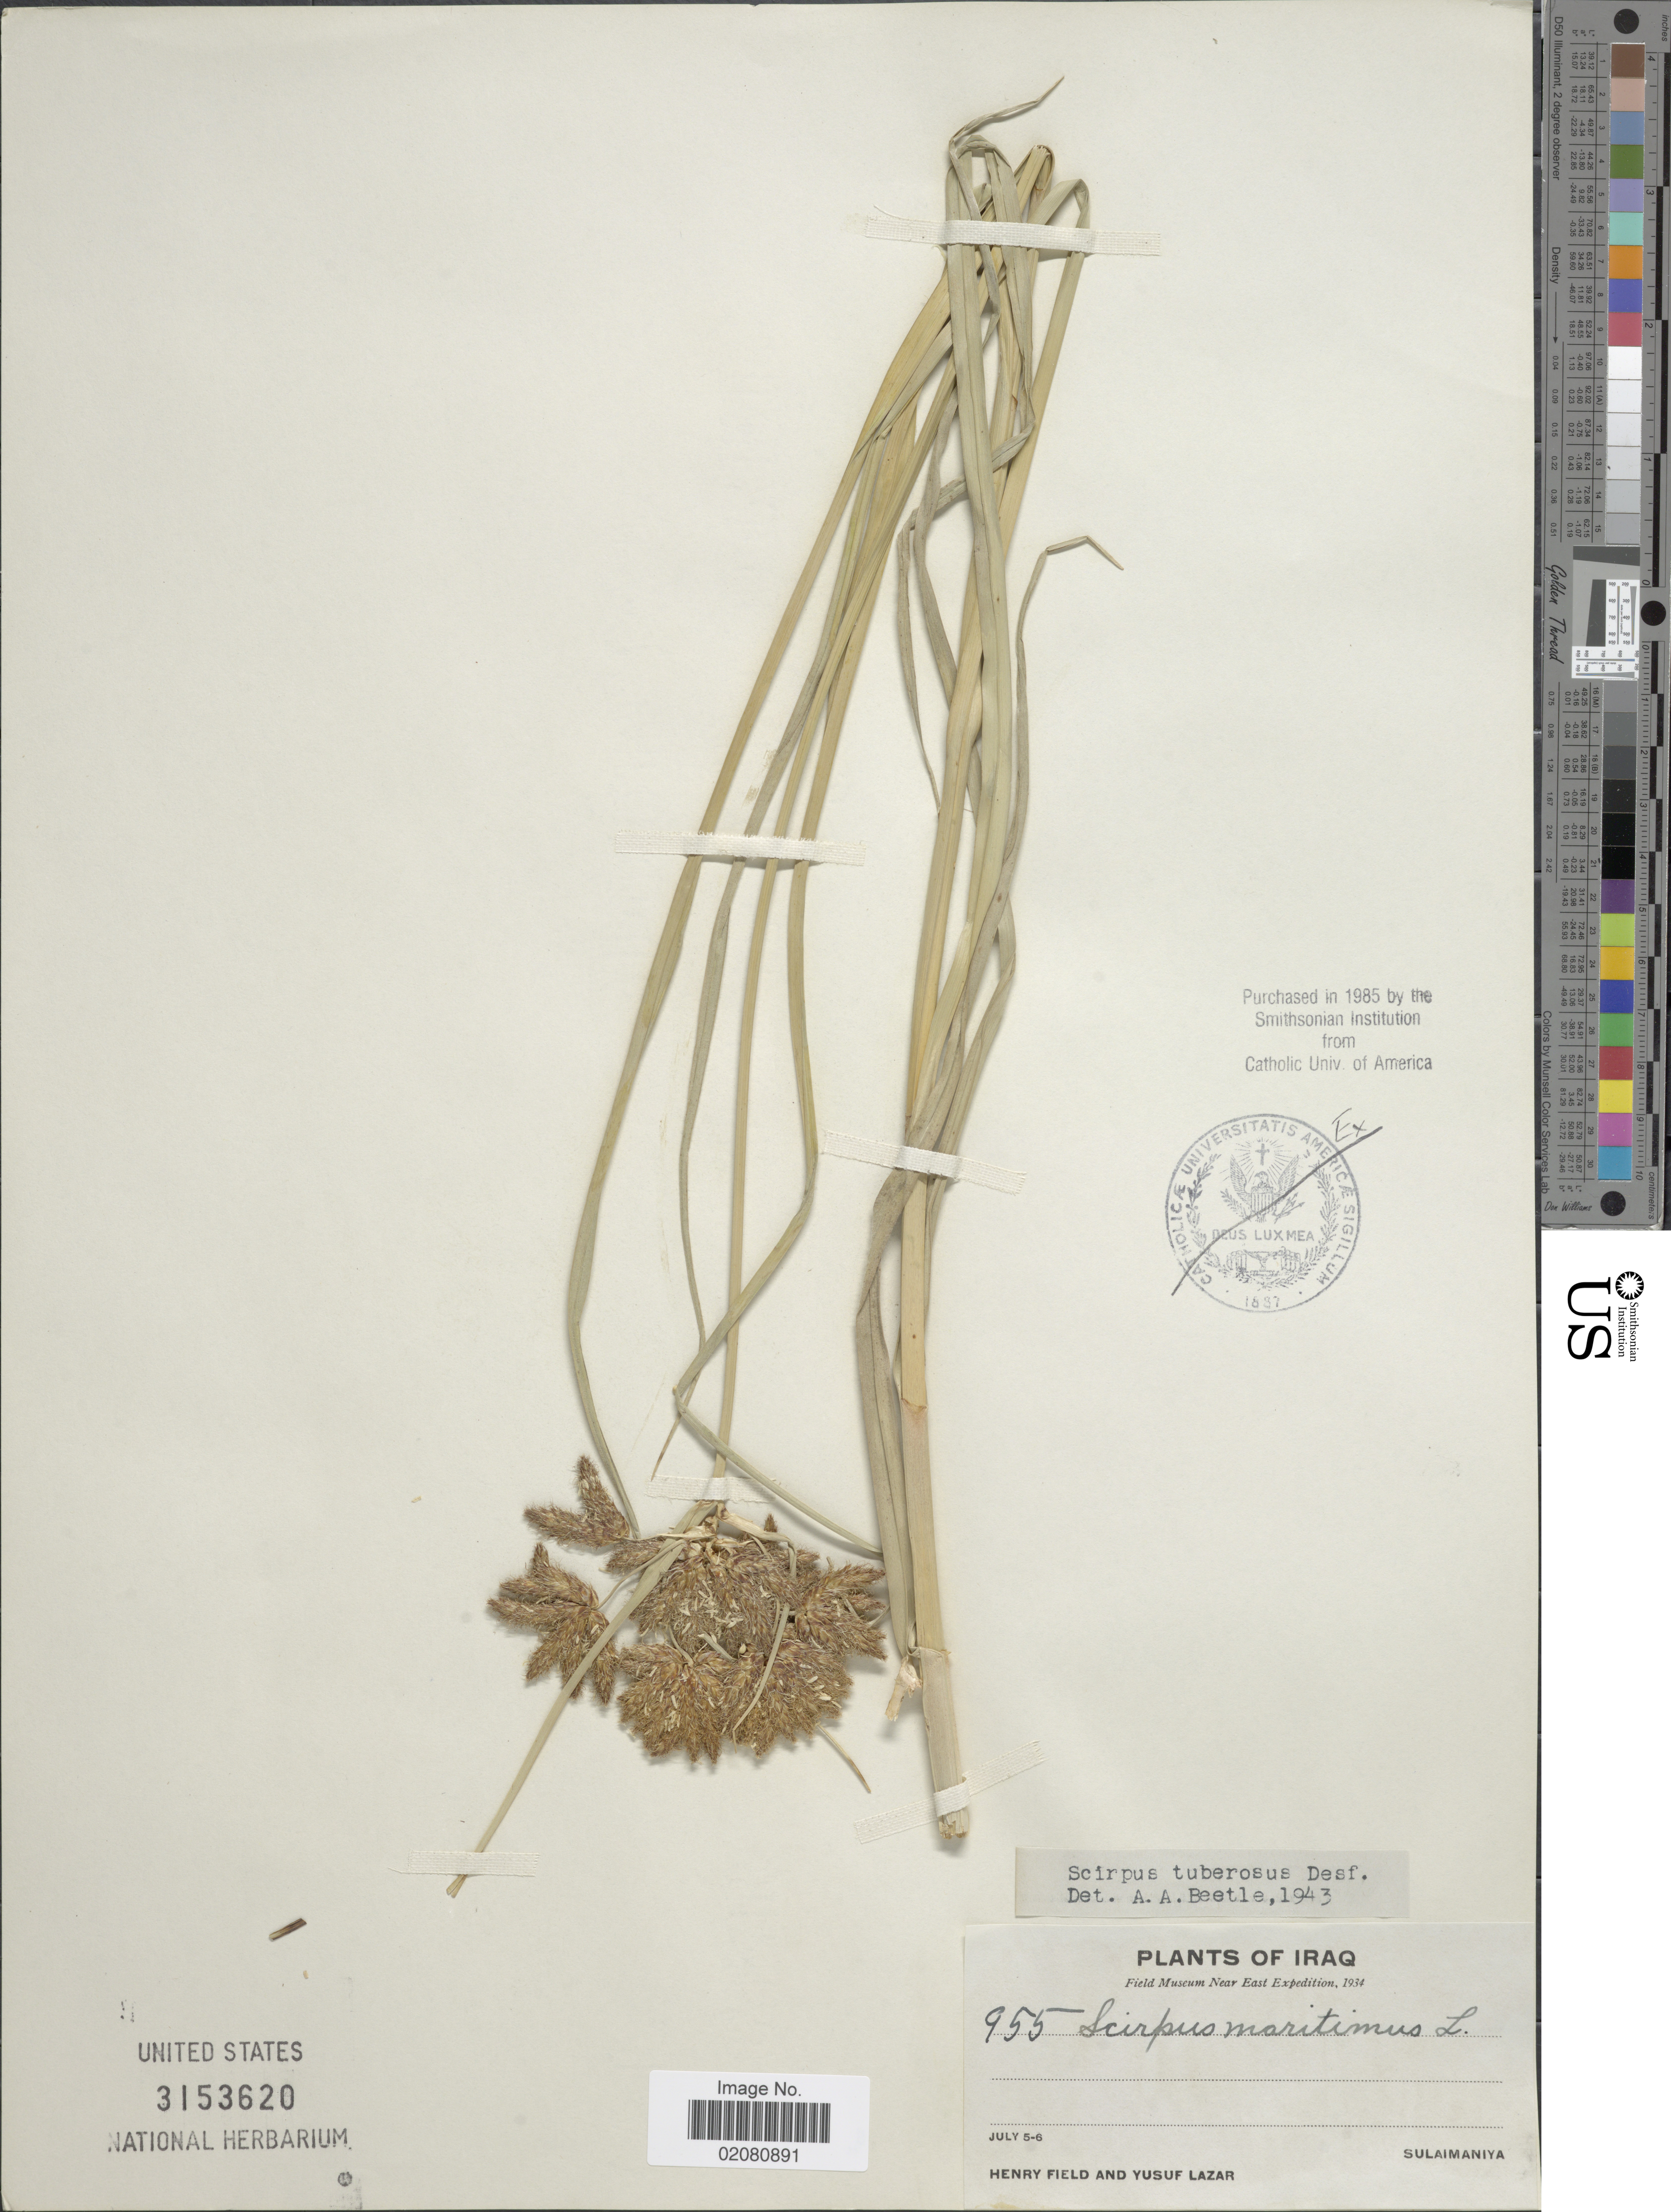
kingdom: Plantae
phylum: Tracheophyta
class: Liliopsida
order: Poales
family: Cyperaceae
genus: Bolboschoenus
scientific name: Bolboschoenus glaucus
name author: (Lam.) S.G. Sm.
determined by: Strong, Mark T., (BOT), Smithsonian Institution - National Museum of Natural History (UNITED STATES)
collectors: H. Field & Y. Lazar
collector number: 955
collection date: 1934-07-05/1934-07-06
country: Iraq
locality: Sulaimaniya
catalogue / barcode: US 3153620